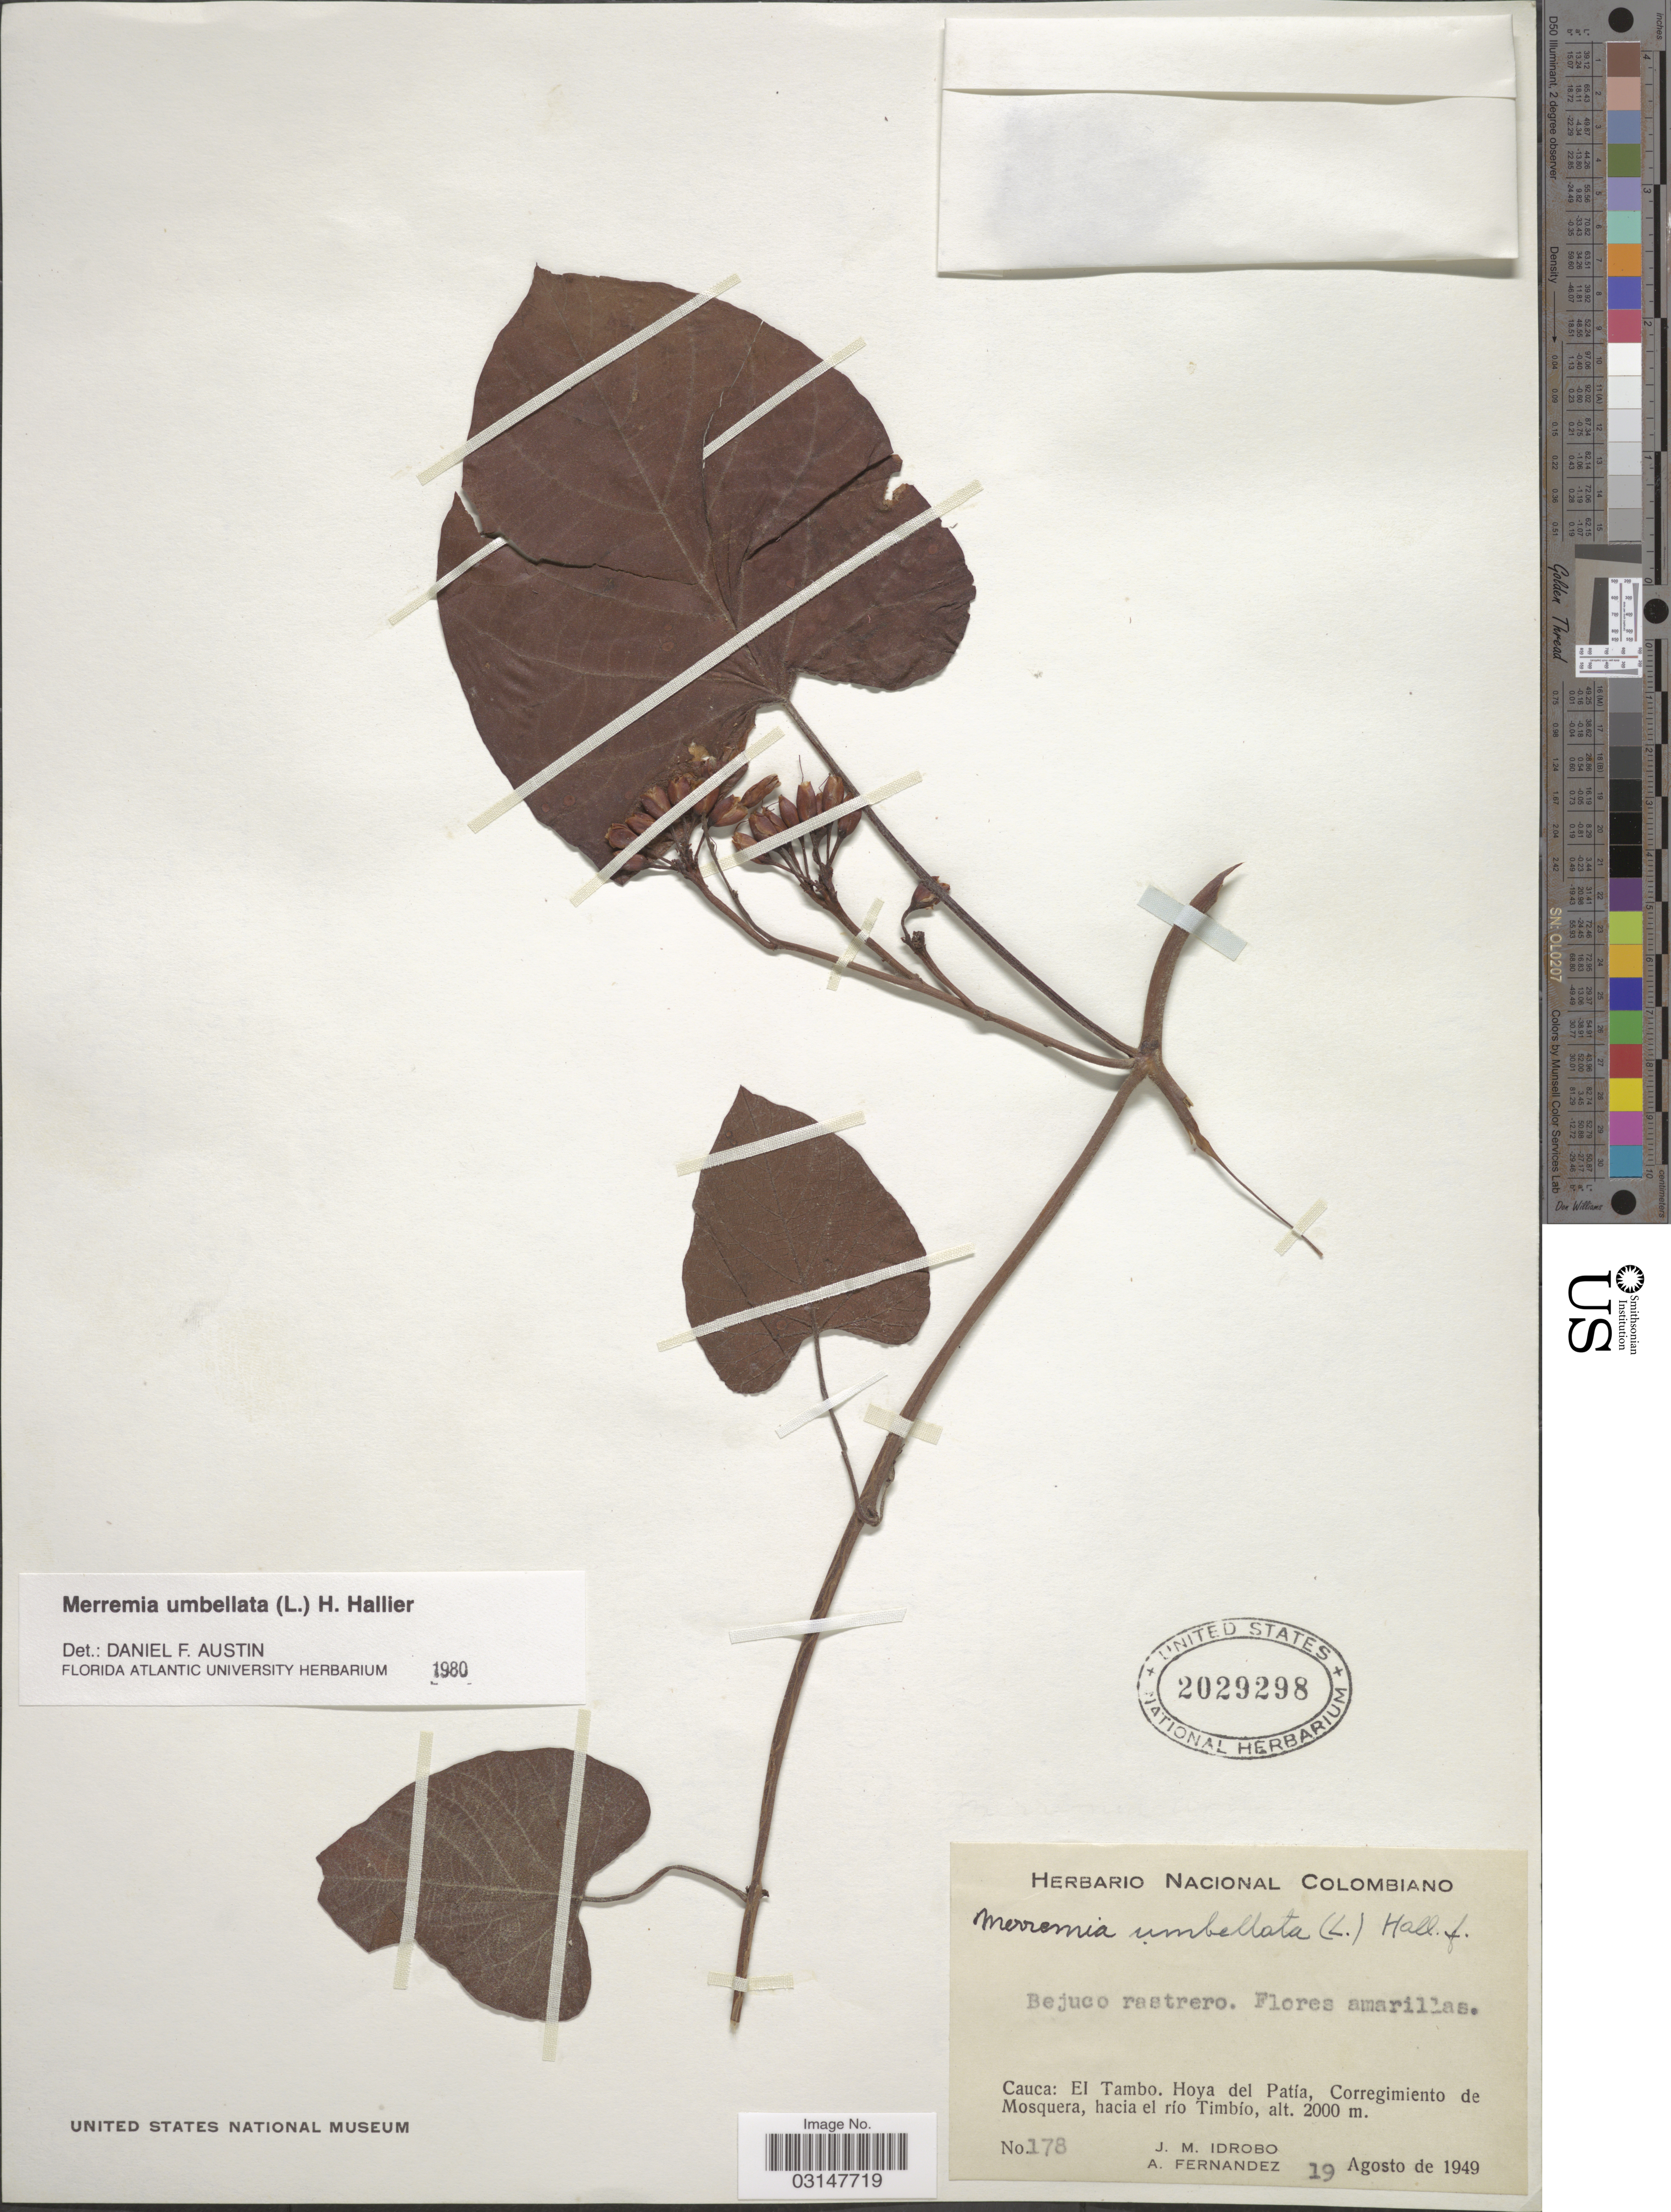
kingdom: Plantae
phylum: Tracheophyta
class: Magnoliopsida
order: Solanales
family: Convolvulaceae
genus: Camonea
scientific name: Camonea umbellata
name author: (L.) A. R. Simões & Staples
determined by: Strong, Mark T., (BOT), Smithsonian Institution - National Museum of Natural History (UNITED STATES)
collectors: J. M. Idrobo & A. Fernandez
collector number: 178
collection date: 1949-08-19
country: Colombia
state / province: Cauca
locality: El Tambo. Hoya del Patía, Corregimiento de Mosquera, hacia el río Timbío.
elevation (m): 2000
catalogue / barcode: US 2029298